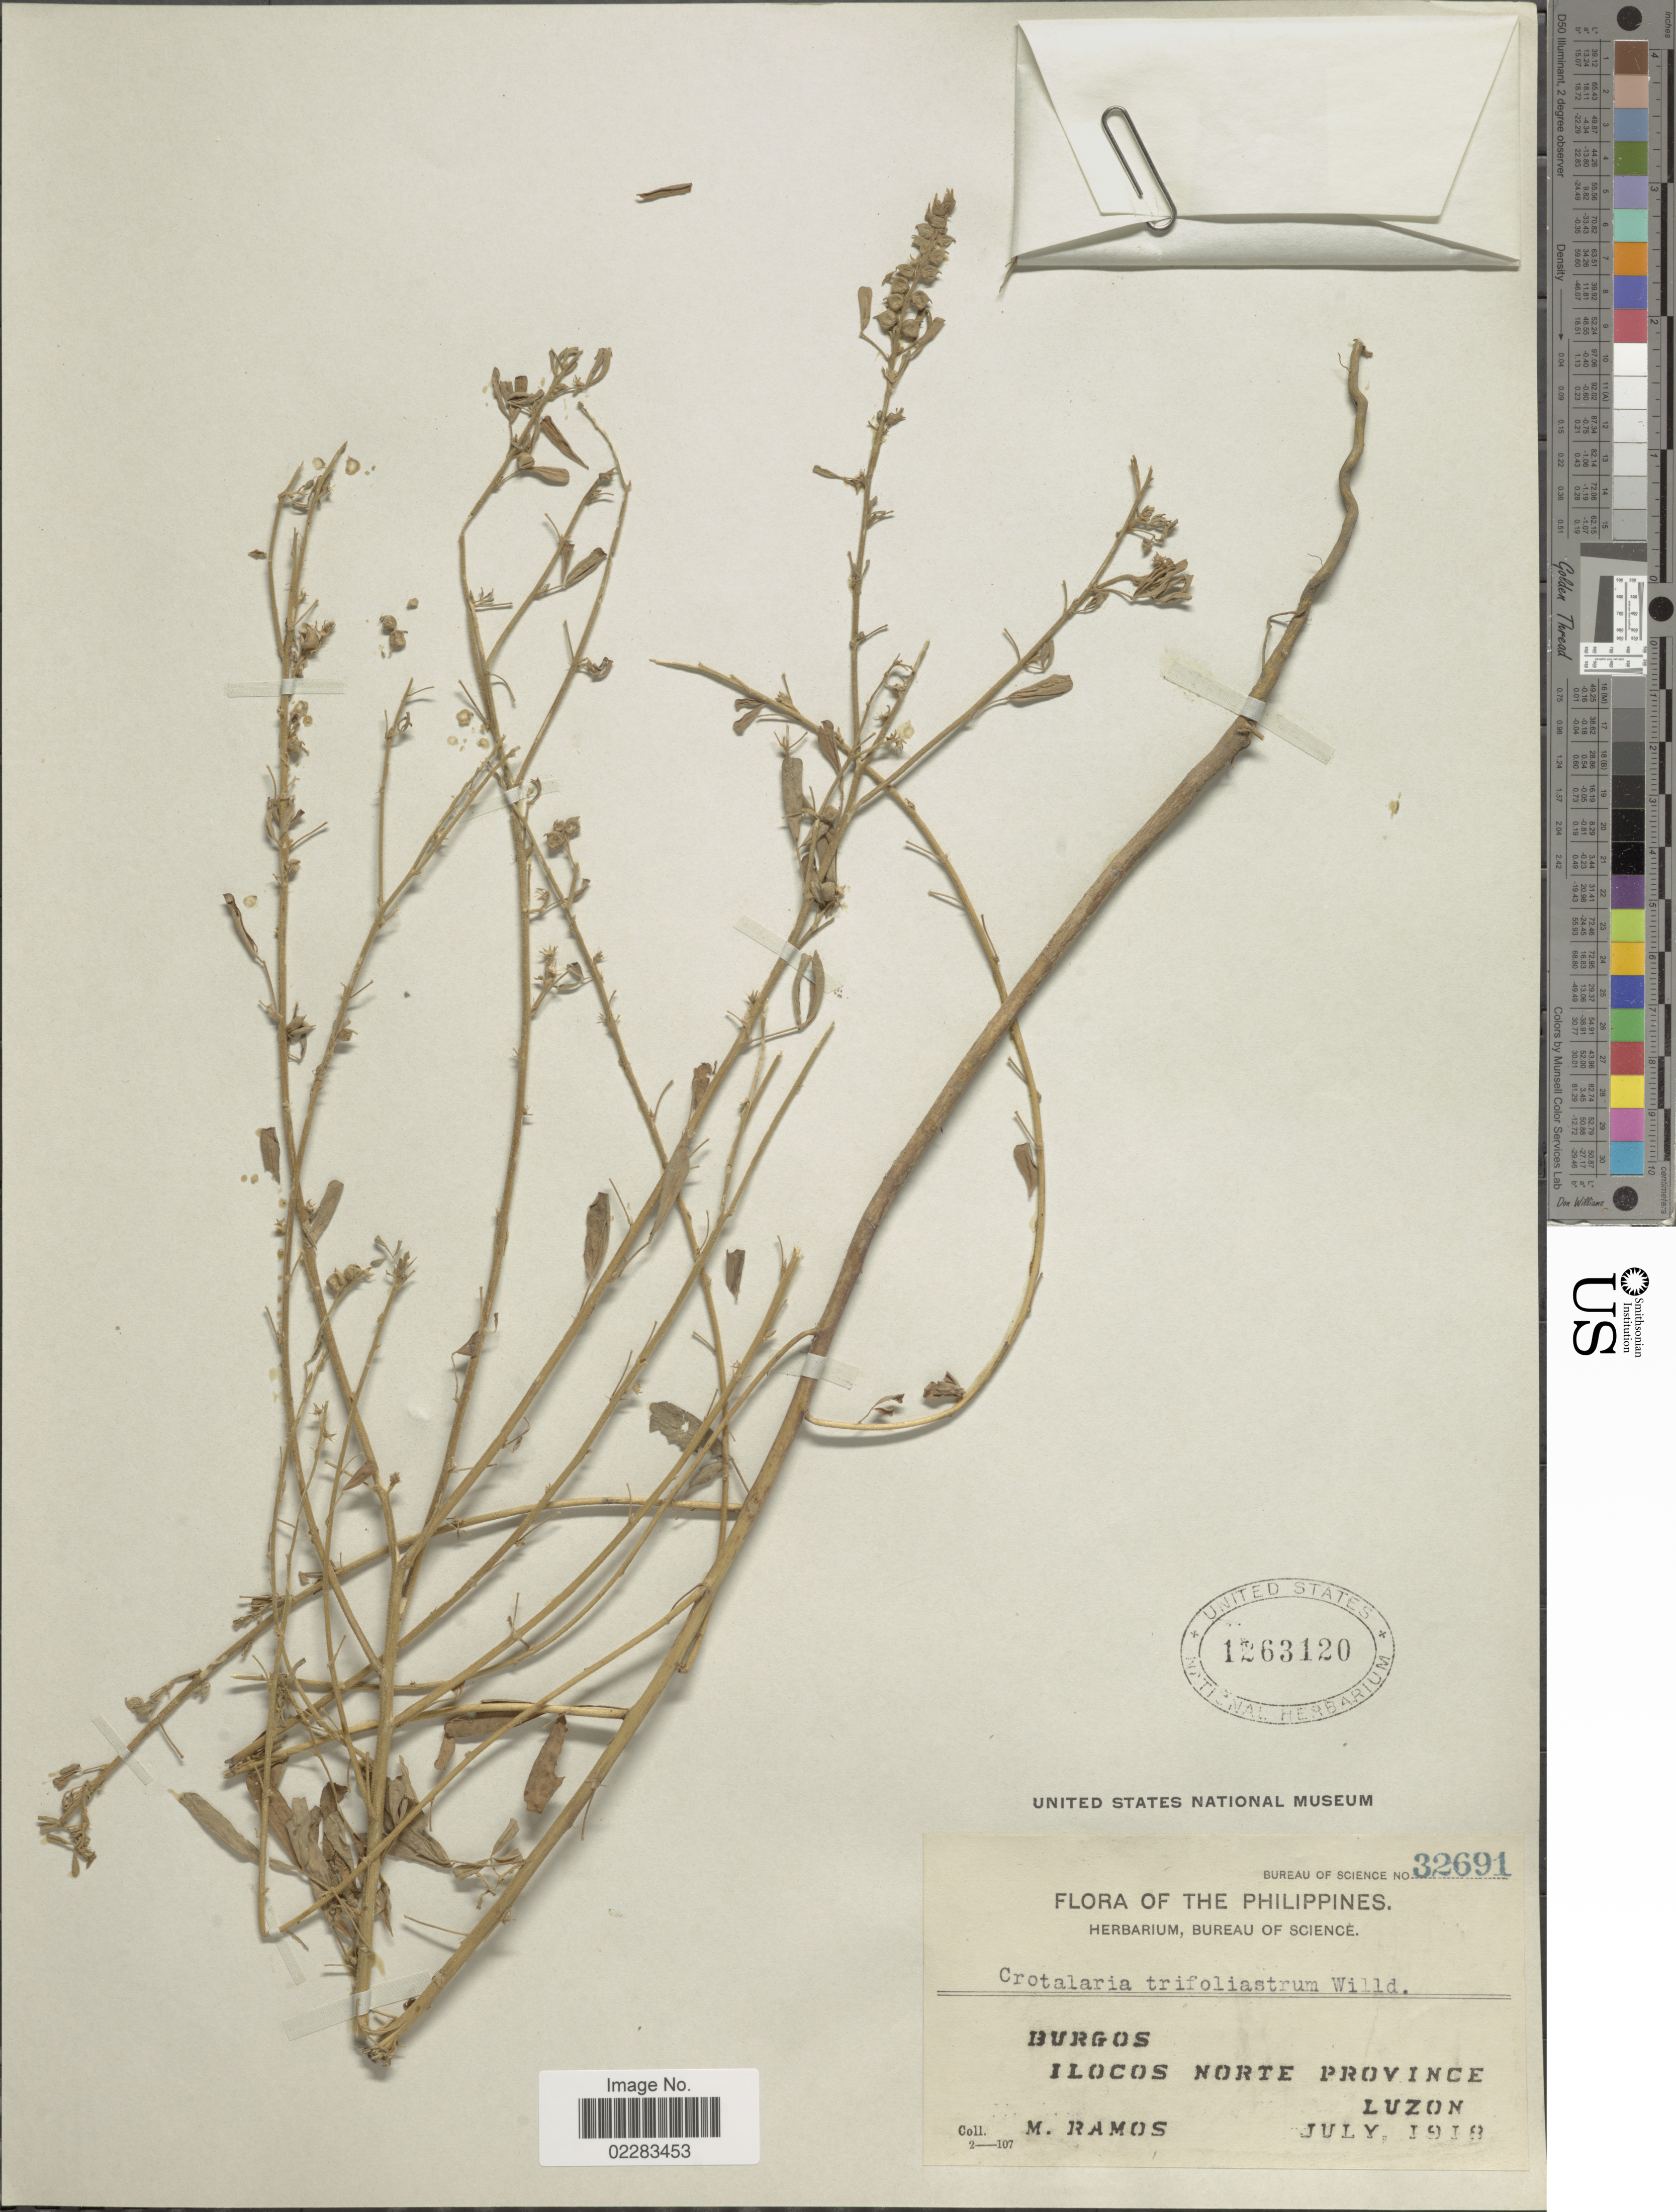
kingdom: Plantae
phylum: Tracheophyta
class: Magnoliopsida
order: Fabales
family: Fabaceae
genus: Crotalaria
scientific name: Crotalaria trifoliastrum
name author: Willd.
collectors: M. Ramos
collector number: Bureau of Science 32691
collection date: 1918-07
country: Philippines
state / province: Ilocos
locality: Burgos, Ilocos Norte Province, Luzon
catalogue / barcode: US 1263120